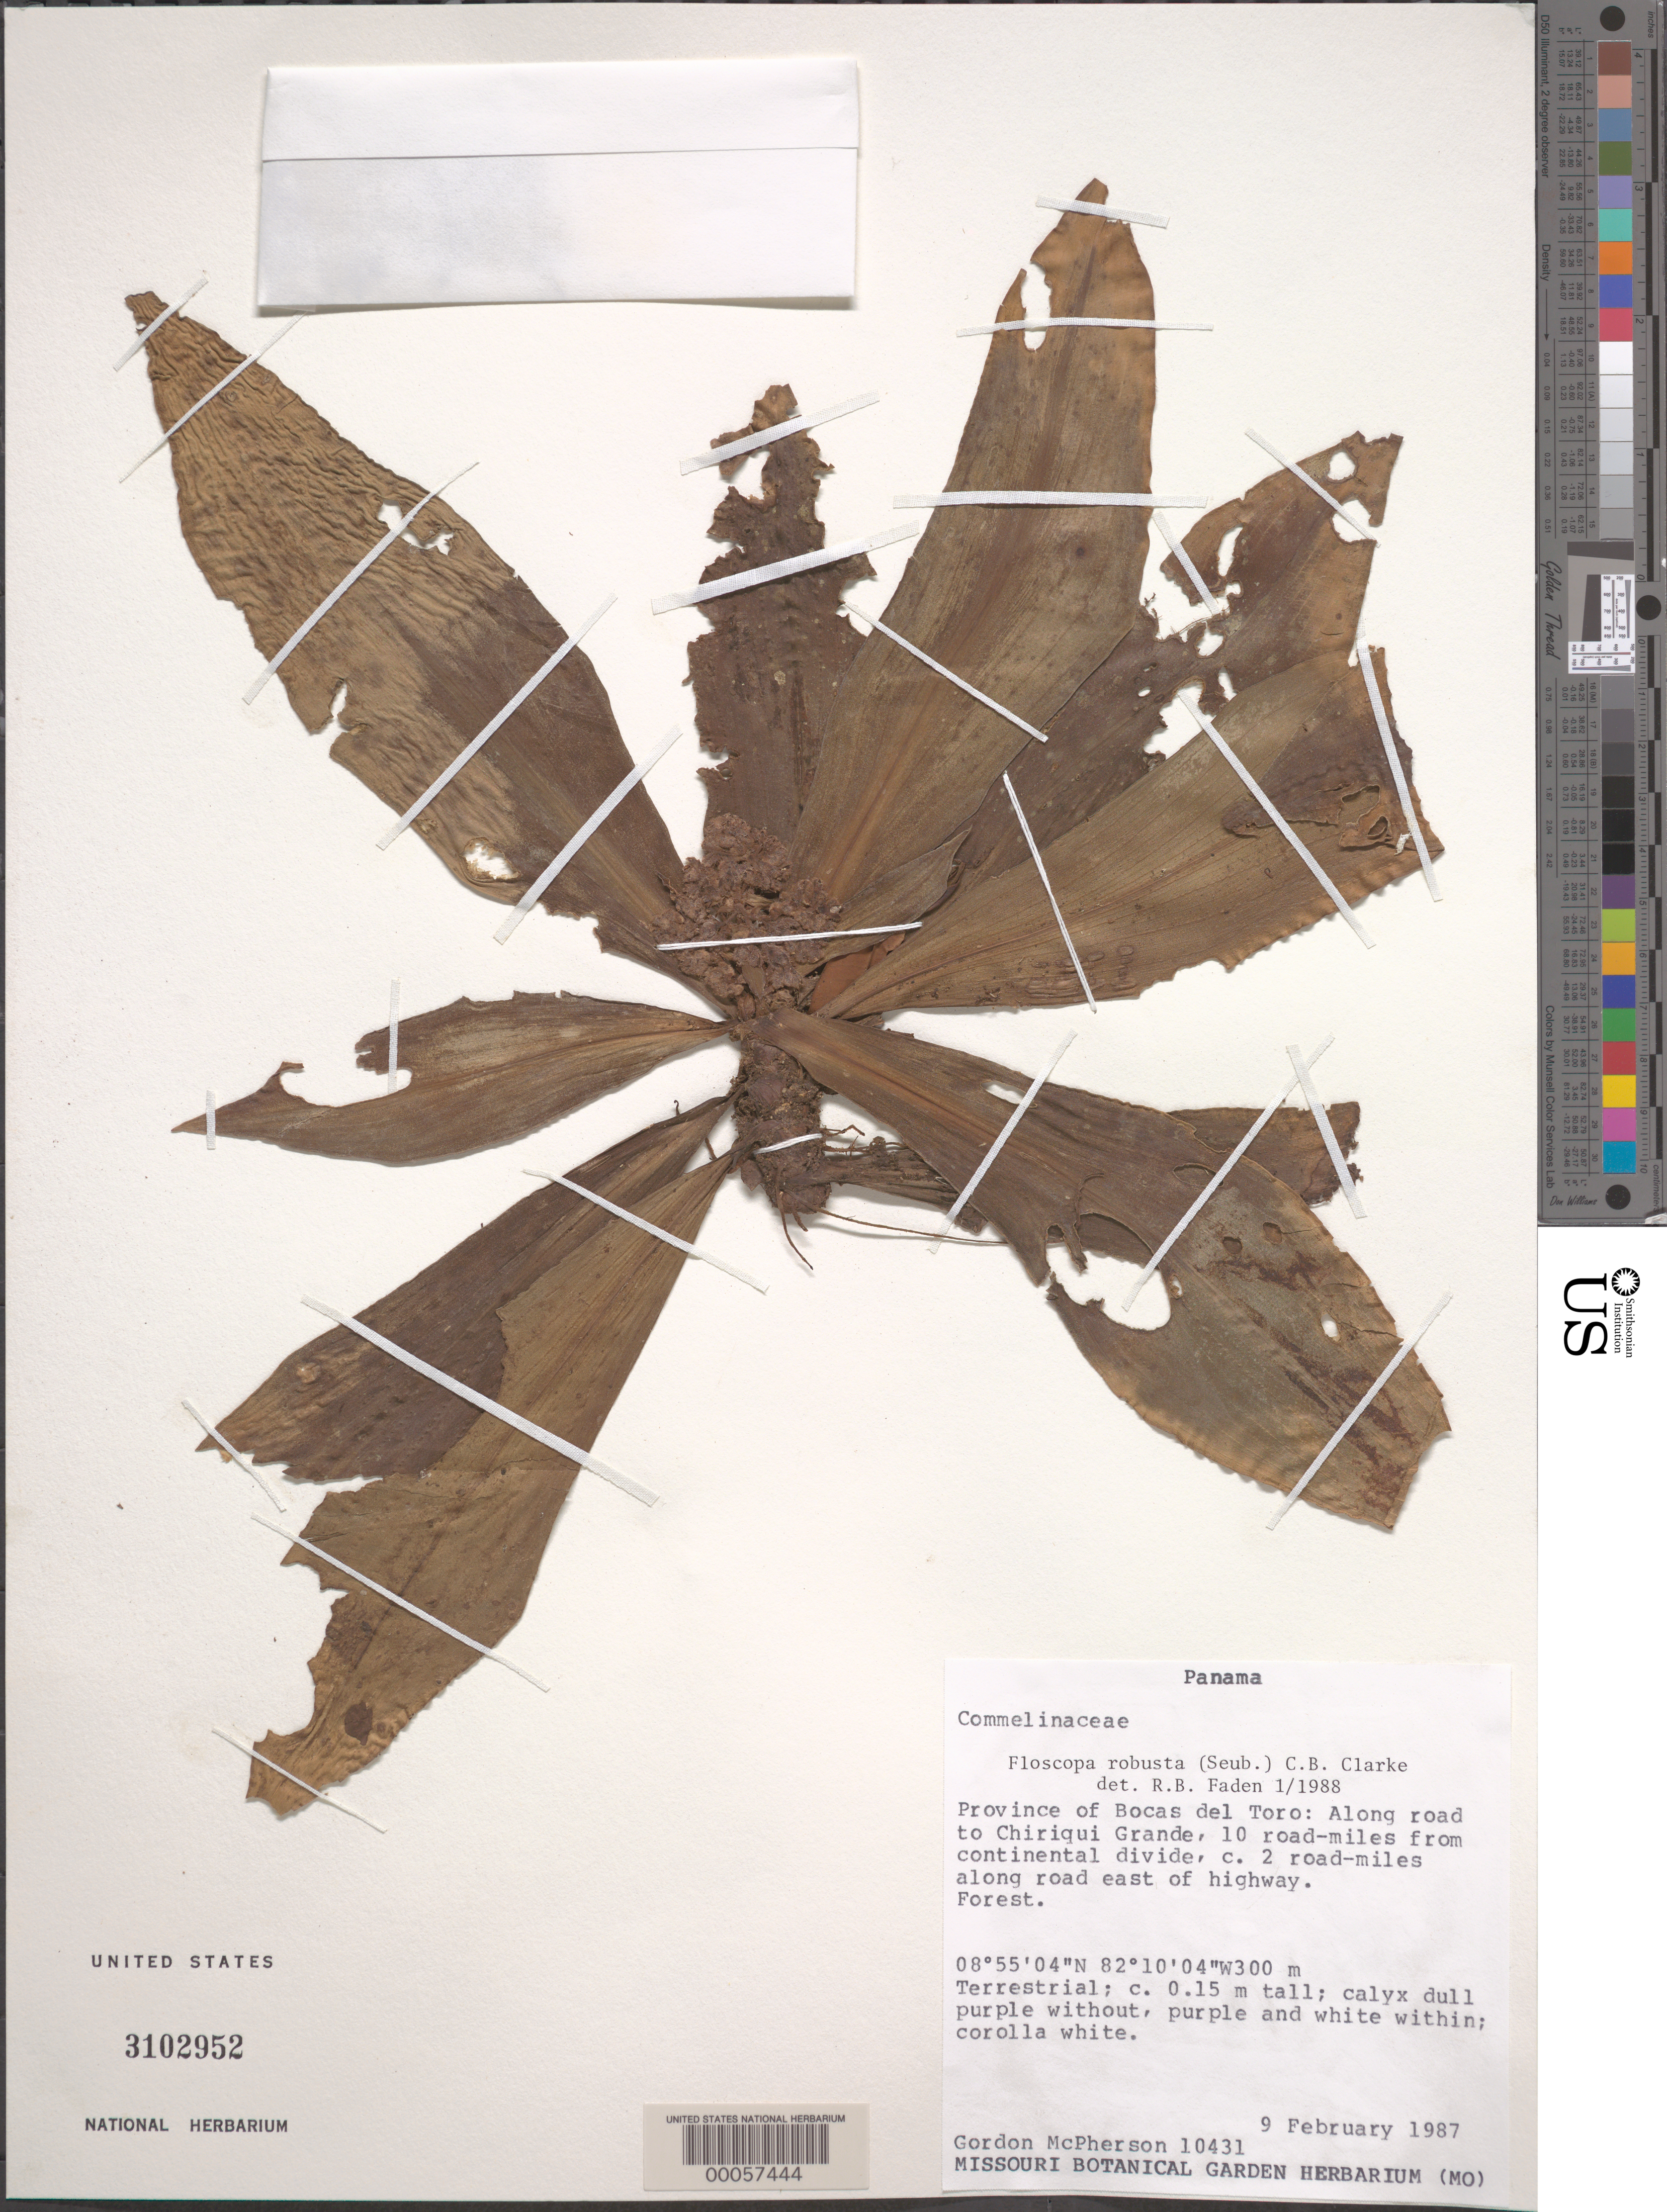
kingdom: Plantae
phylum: Tracheophyta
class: Liliopsida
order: Commelinales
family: Commelinaceae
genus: Floscopa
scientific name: Floscopa robusta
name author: (Seub.) C.B. Clarke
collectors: G. D. McPherson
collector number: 10431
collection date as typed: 09 Feb 1987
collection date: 1987-02-09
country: Panama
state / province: Bocas del Toro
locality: Along road to Chiriquí Grande, 10 road miles from Continental Divide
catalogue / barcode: US 3102952